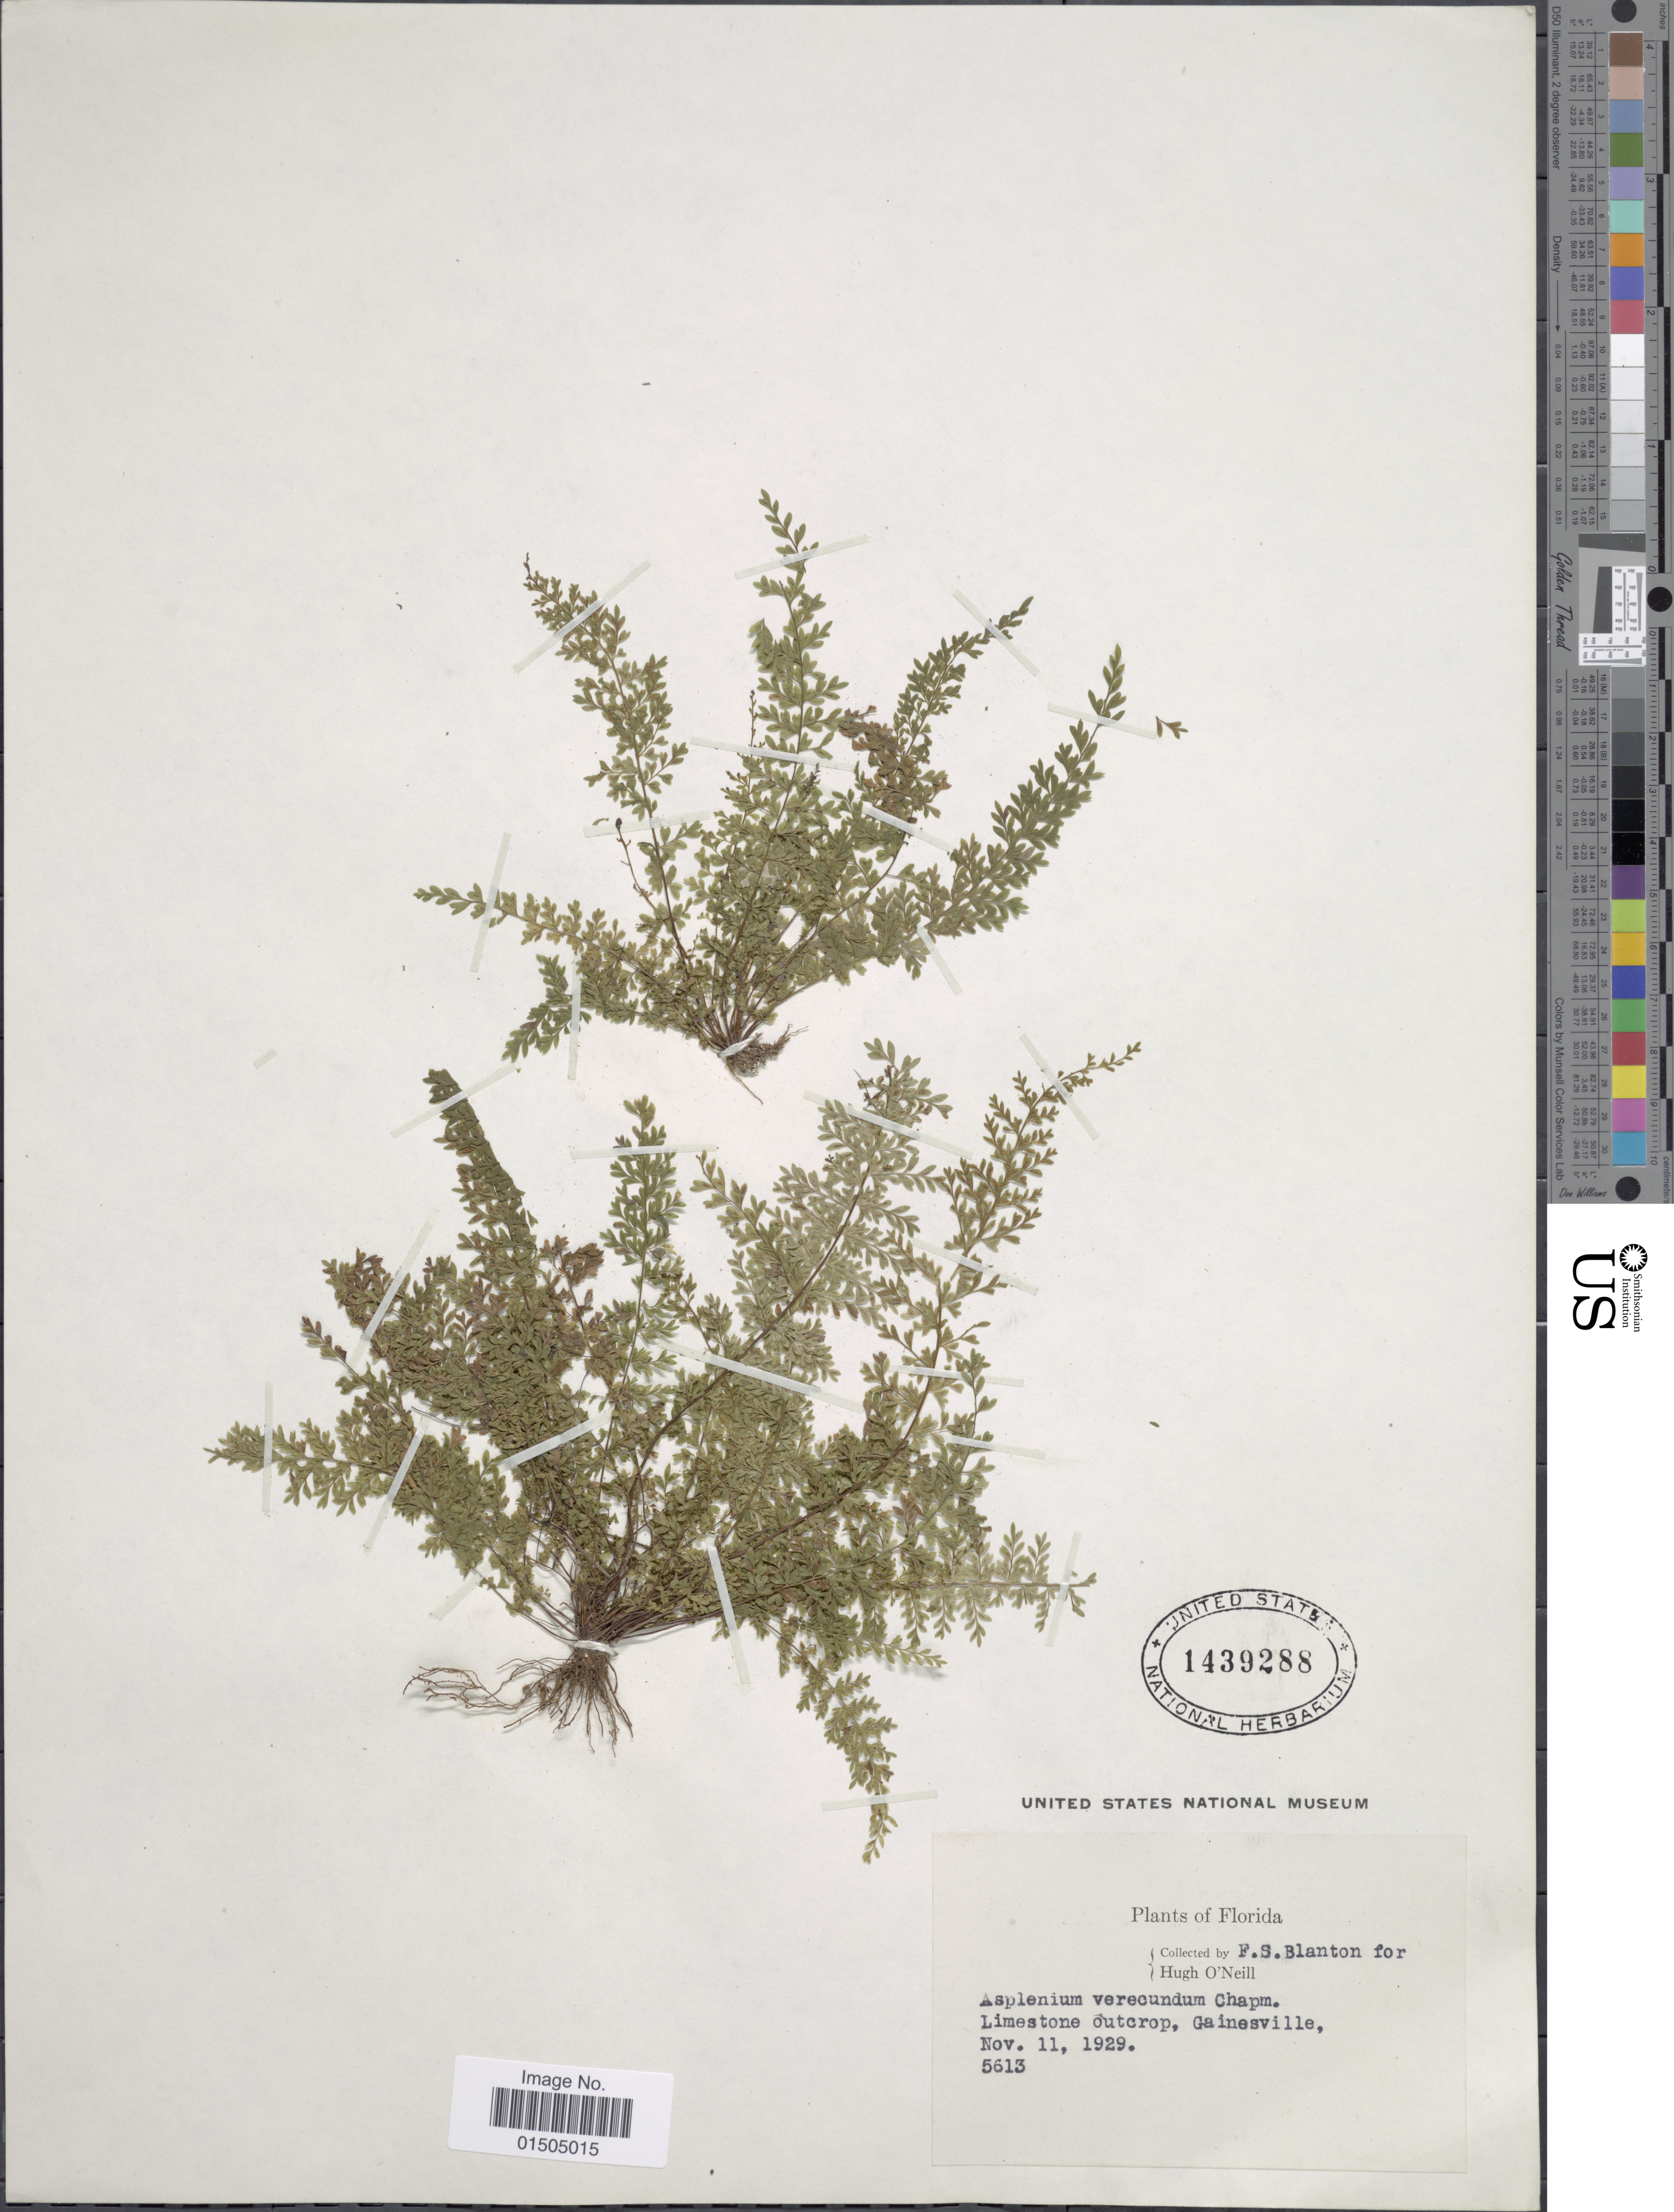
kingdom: Plantae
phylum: Tracheophyta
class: Polypodiopsida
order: Polypodiales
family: Aspleniaceae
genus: Asplenium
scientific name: Asplenium verecundum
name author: Chapm.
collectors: H. O'Neill & F. S. Blanton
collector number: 5613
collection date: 1929-11-11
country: United States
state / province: Florida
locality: Limestone outcrop, Gainesville.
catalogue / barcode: US 1439288